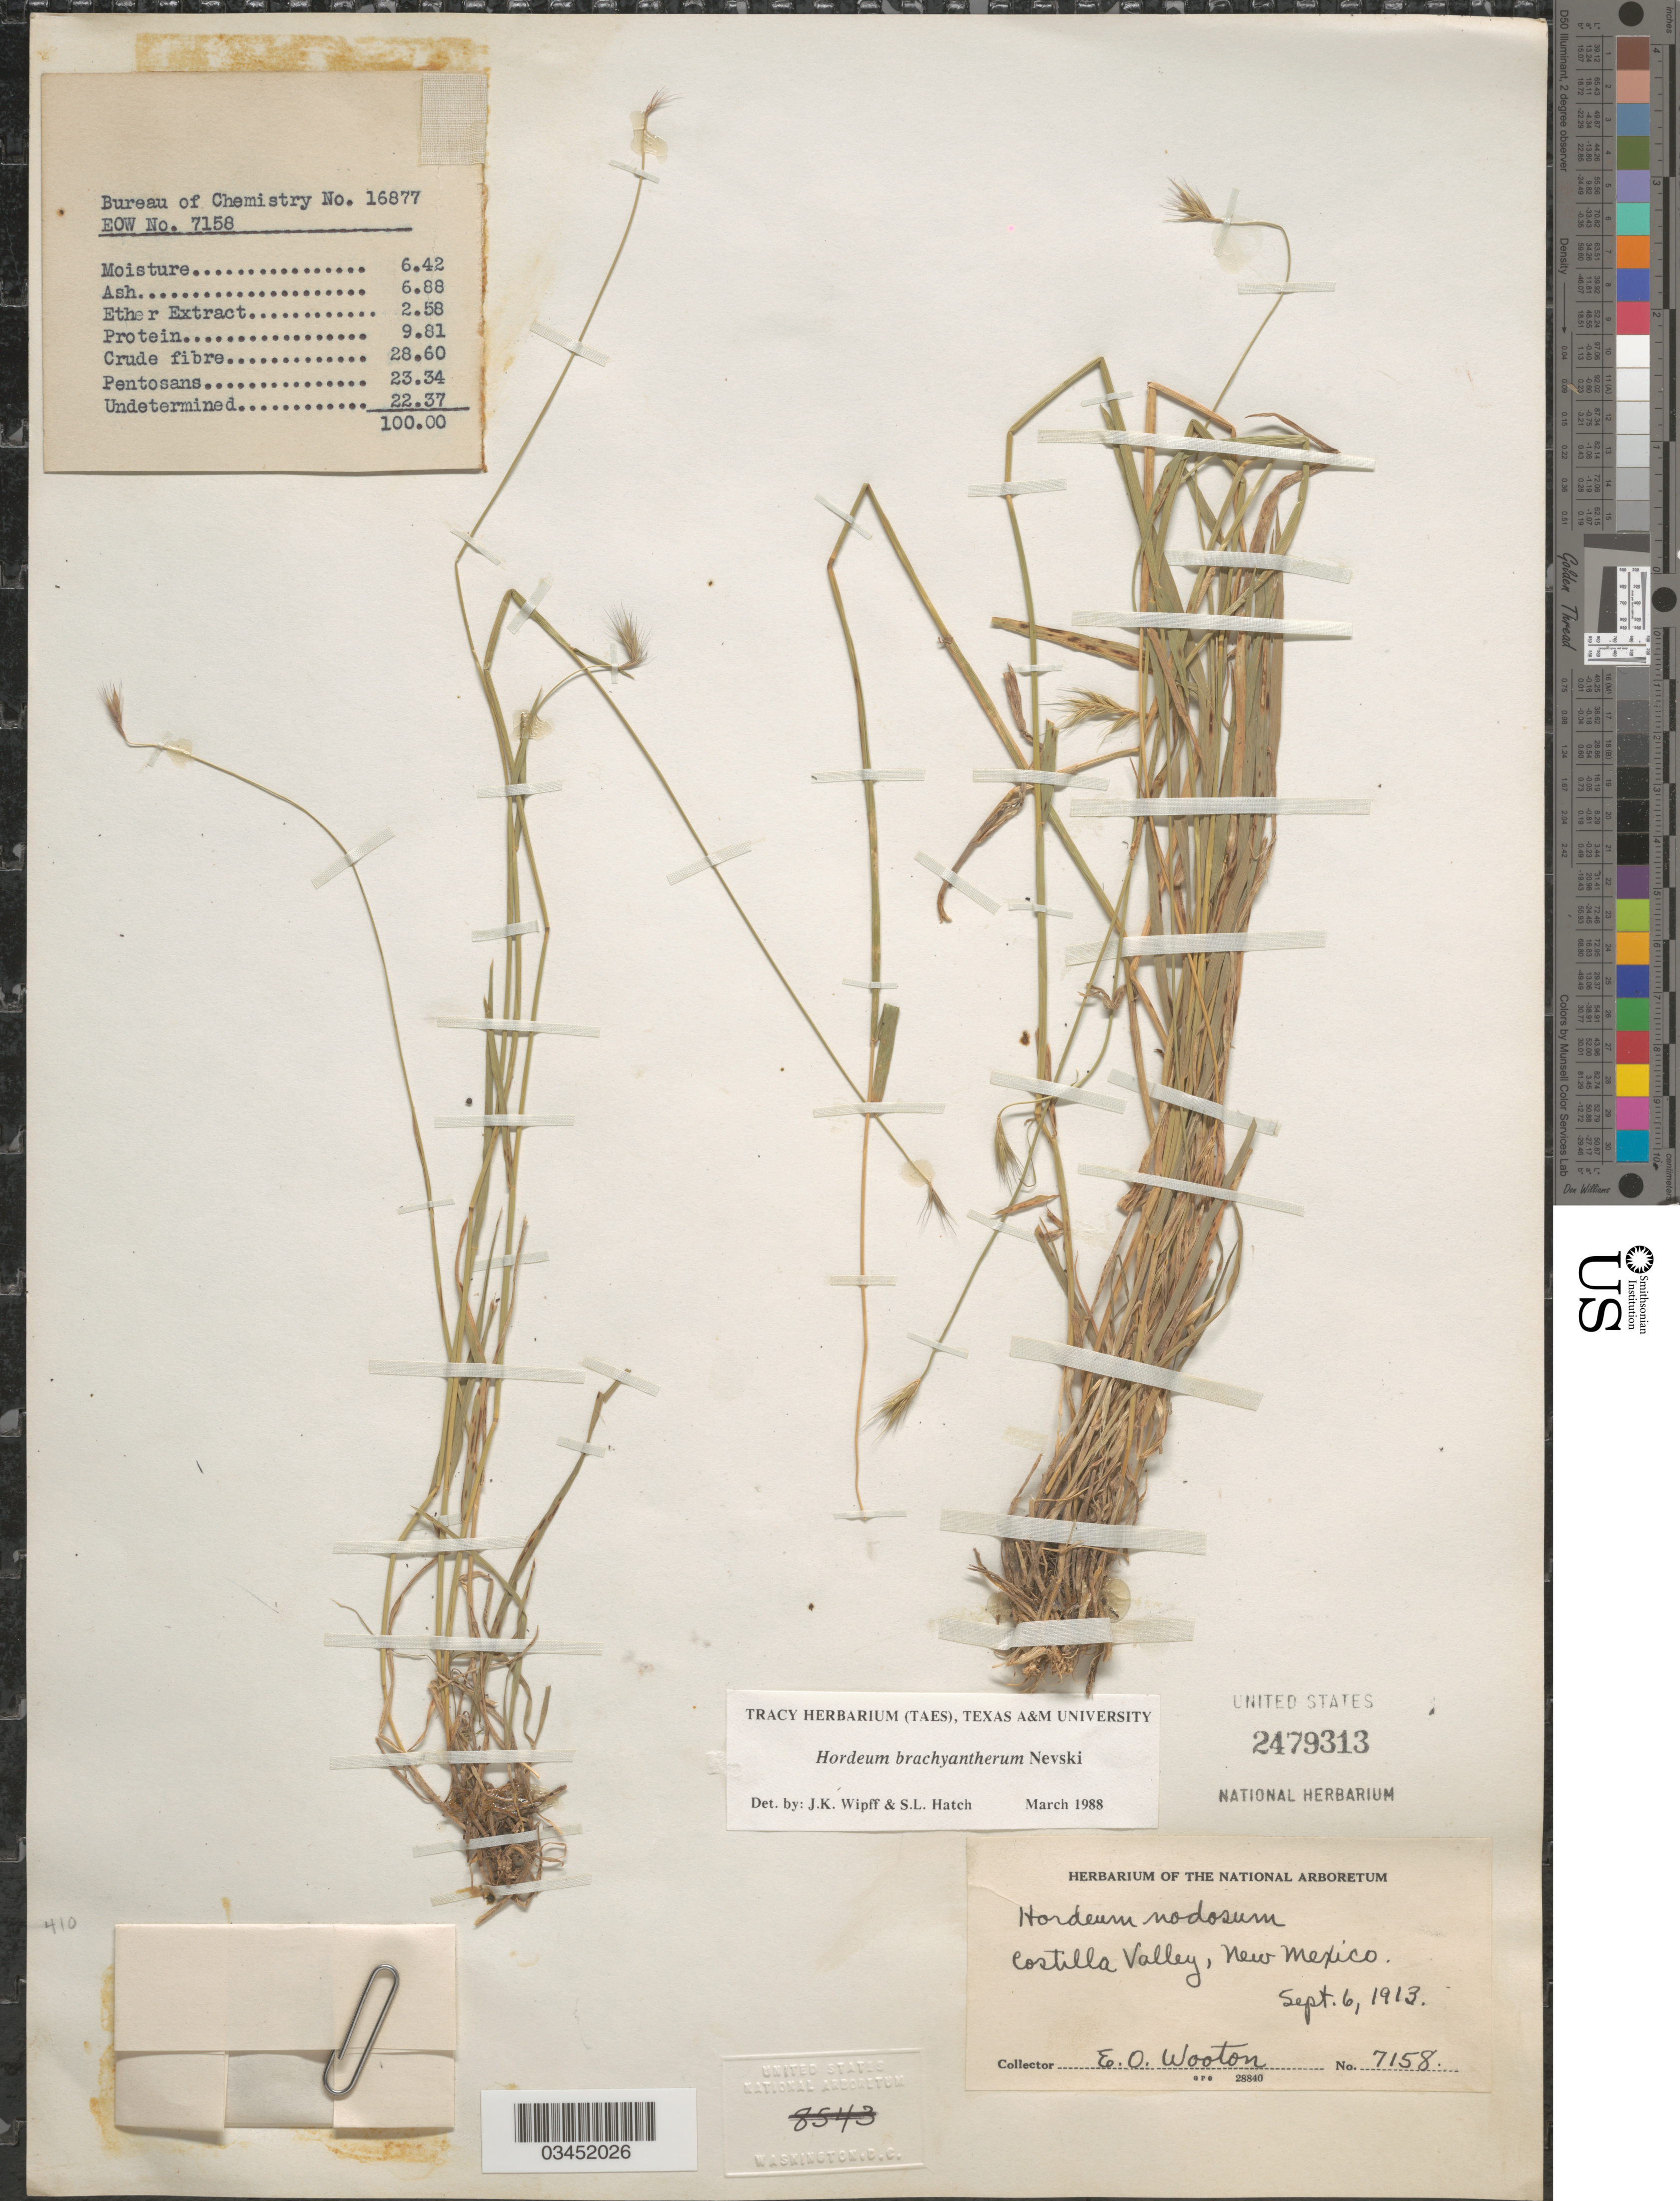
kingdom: Plantae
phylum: Tracheophyta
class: Liliopsida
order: Poales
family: Poaceae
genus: Hordeum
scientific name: Hordeum brachyantherum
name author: Nevski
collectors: E. O. Wooton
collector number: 7158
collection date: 1913-09-06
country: United States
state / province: New Mexico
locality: Costilla Valley.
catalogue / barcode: US 2479313